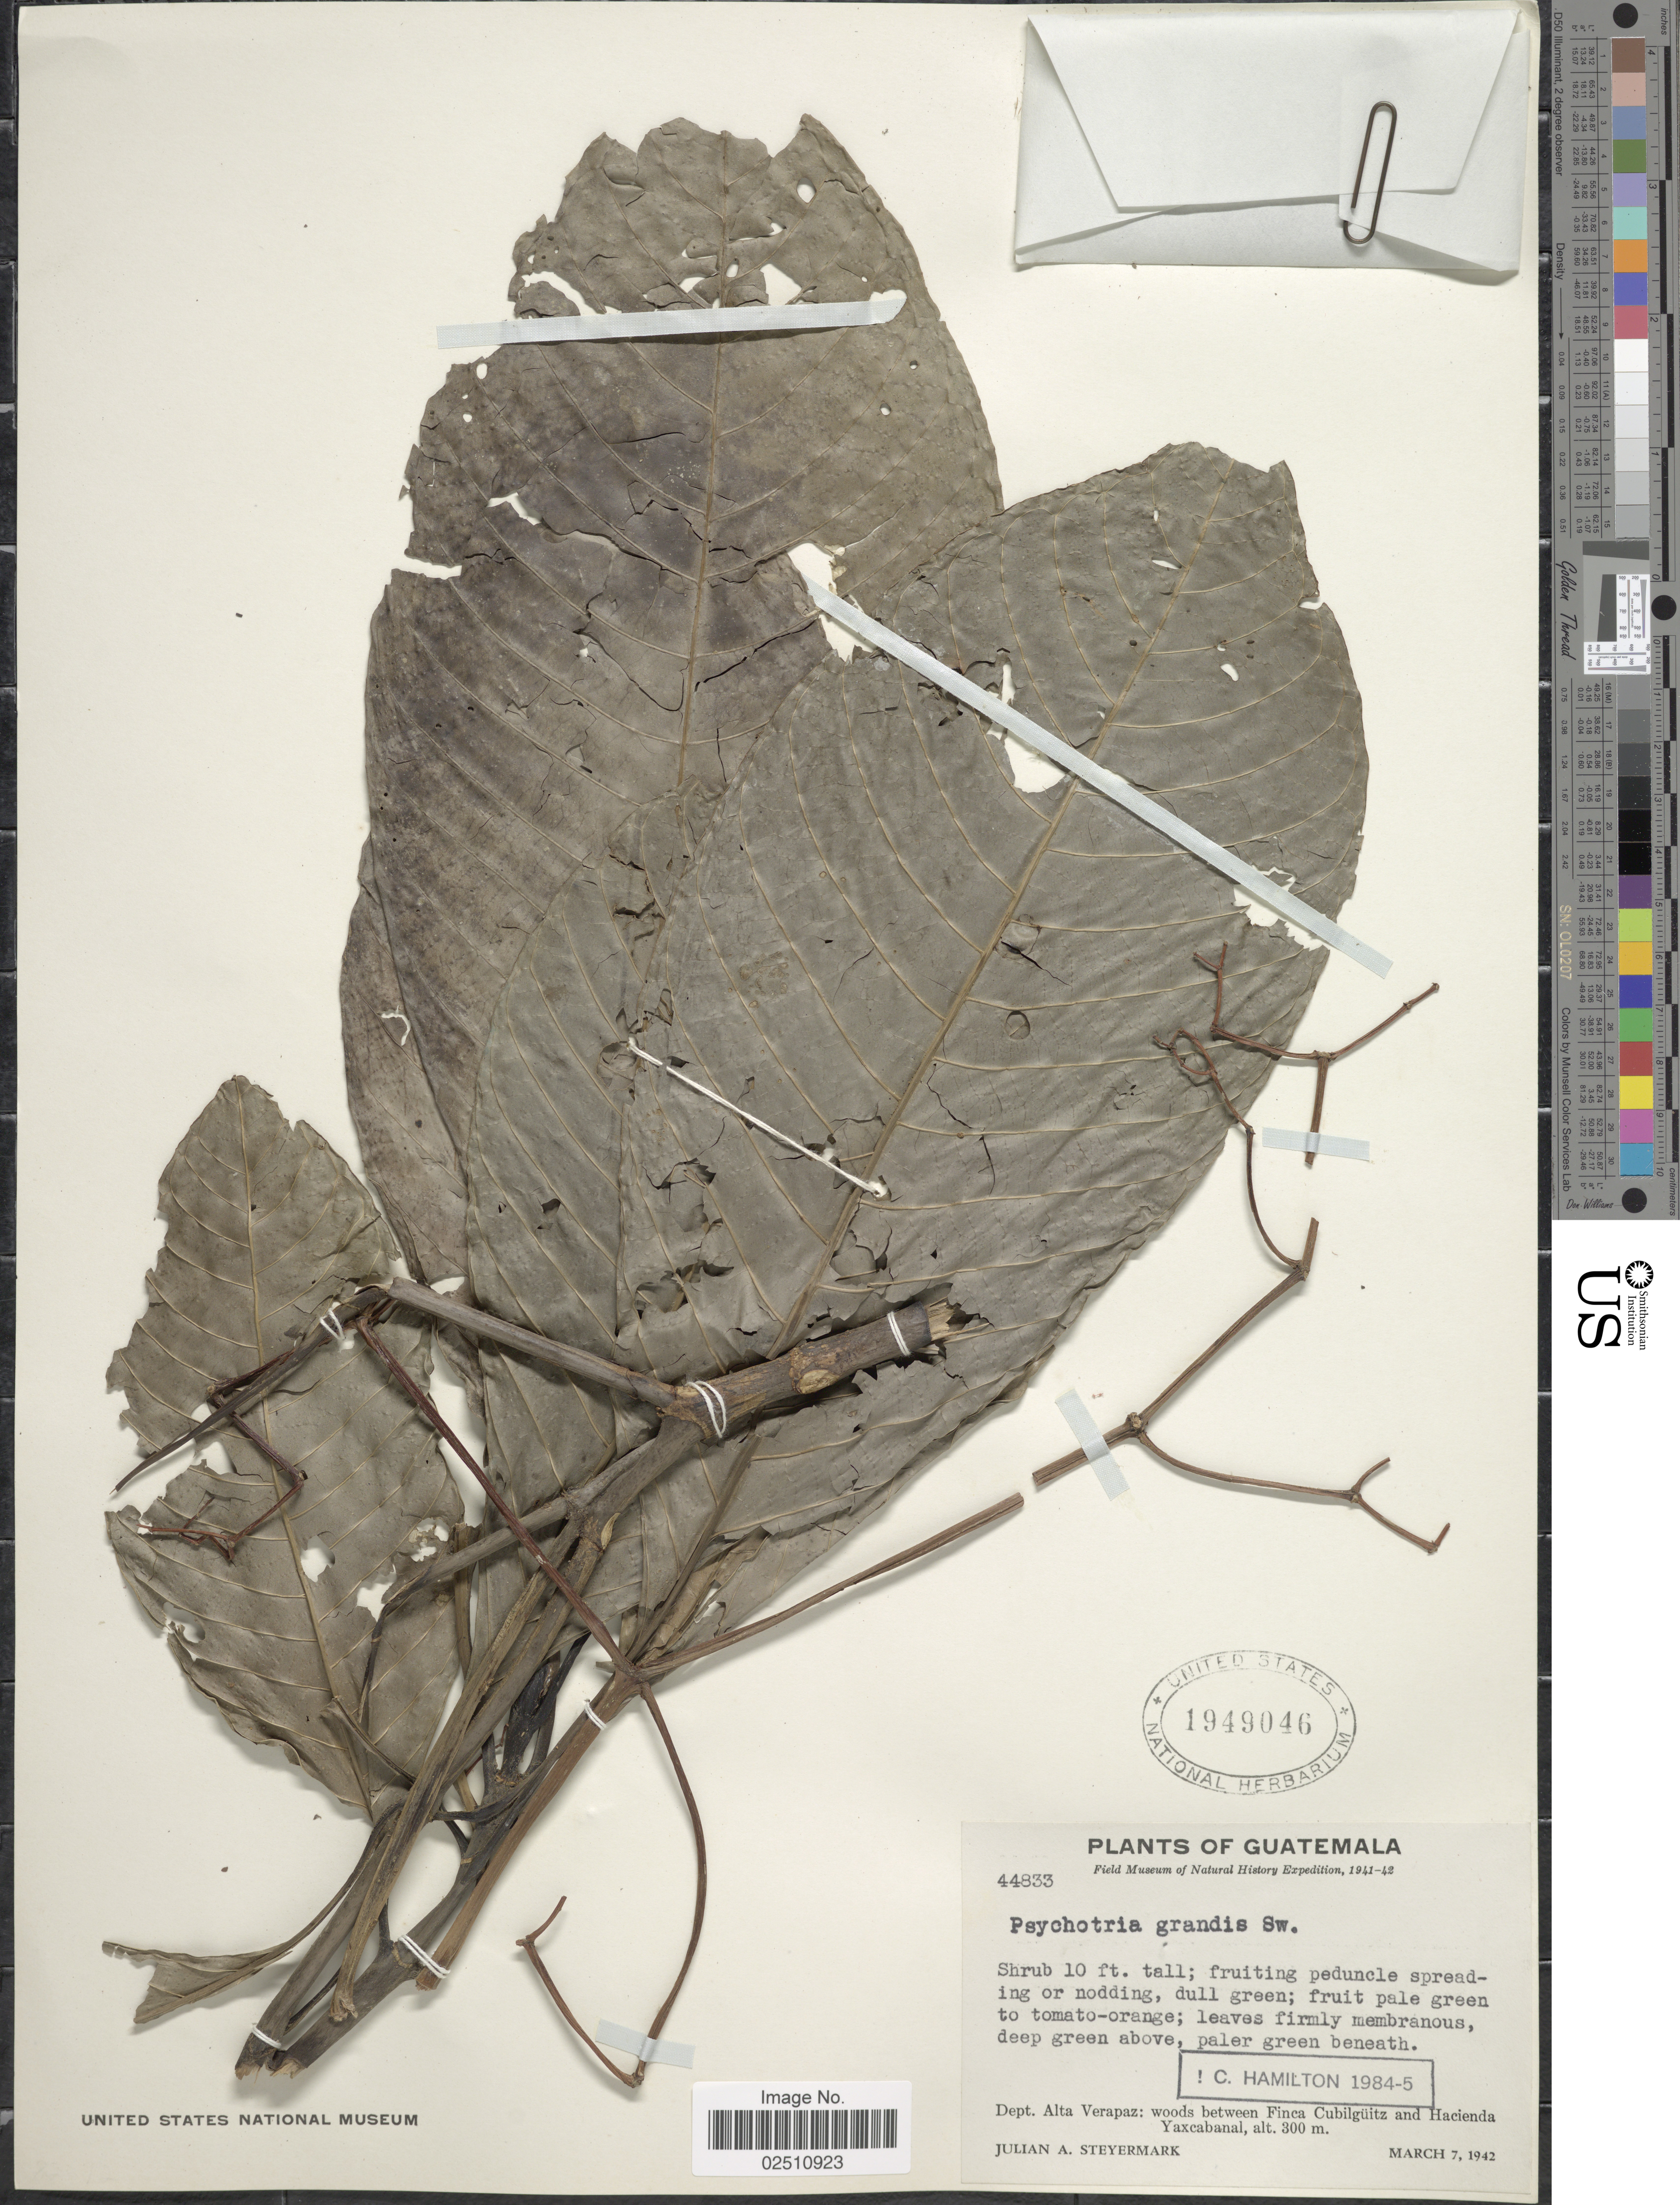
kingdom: Plantae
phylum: Tracheophyta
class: Magnoliopsida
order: Gentianales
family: Rubiaceae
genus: Psychotria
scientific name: Psychotria grandis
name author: Sw.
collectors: J. Steyermark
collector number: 44833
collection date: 1942-03-07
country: Guatemala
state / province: Alta Verapaz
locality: Woods between Finca Cubilquitz and Hacienda Yaxcabanal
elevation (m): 300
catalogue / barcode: US 1949046